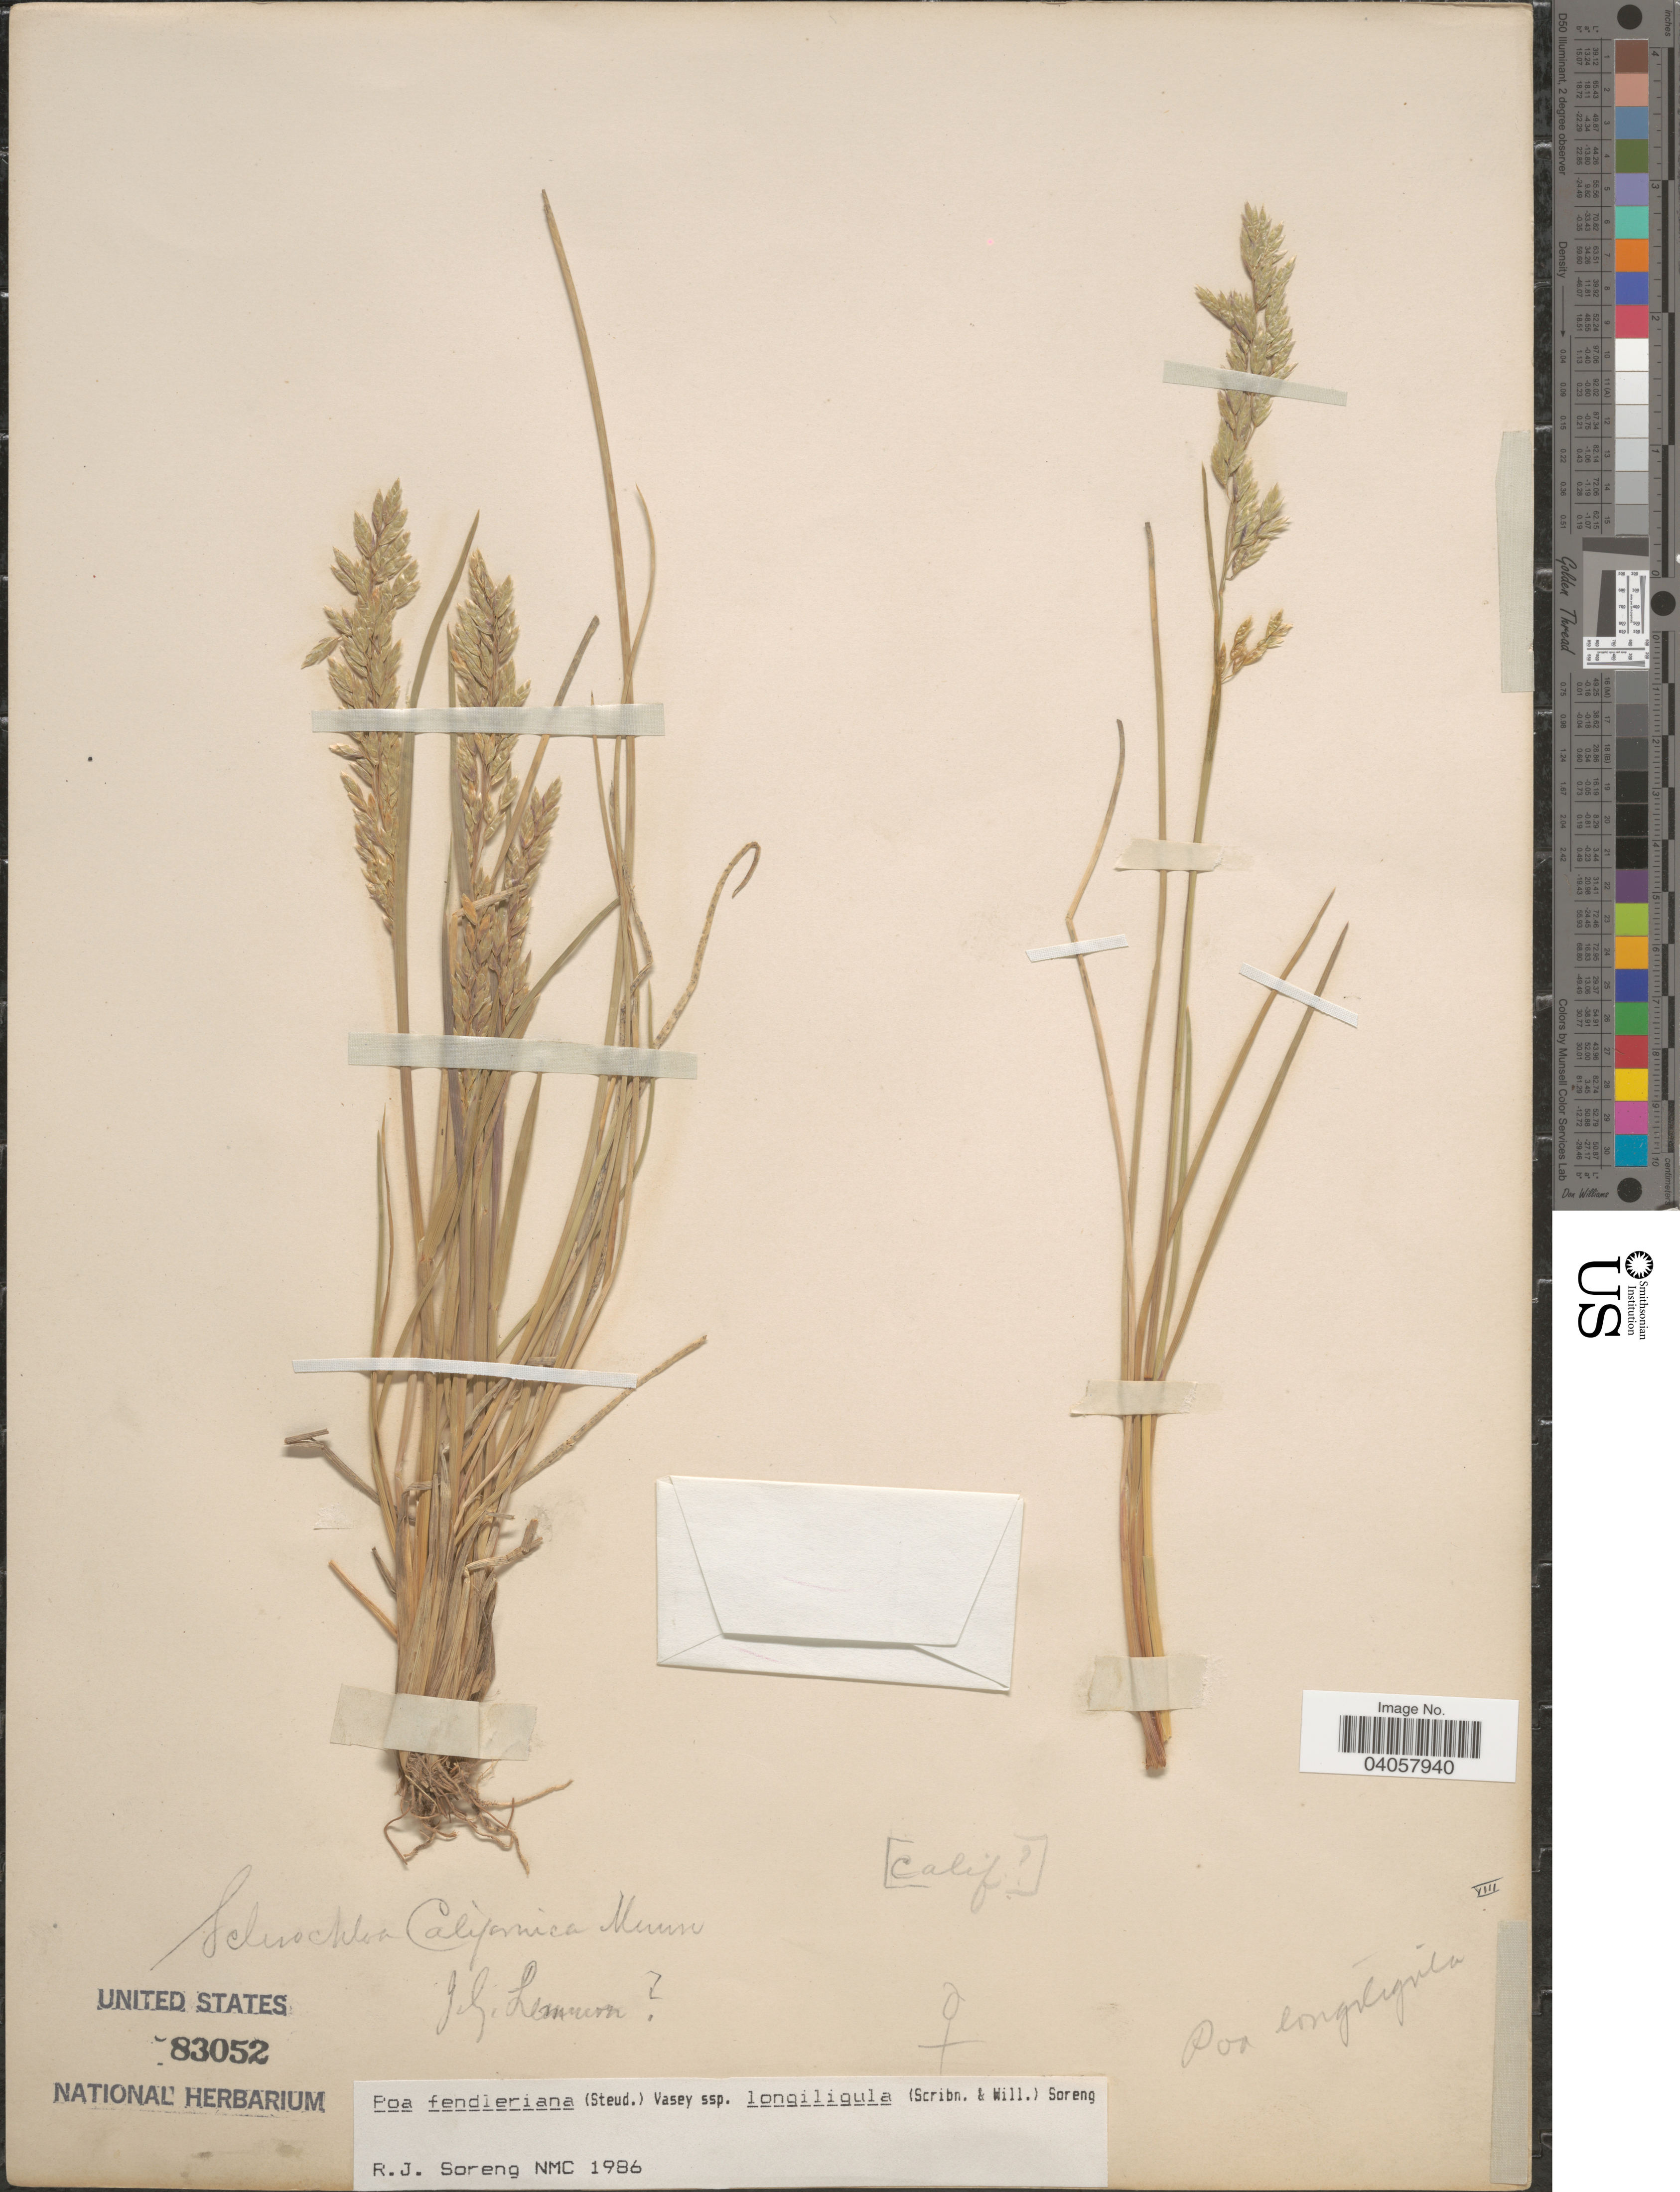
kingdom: Plantae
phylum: Tracheophyta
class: Liliopsida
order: Poales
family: Poaceae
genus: Poa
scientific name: Poa fendleriana subsp. longiligula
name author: (Scribn. & T.A. Williams) Soreng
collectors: J. Lemmon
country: United States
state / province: California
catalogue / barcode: US 83052